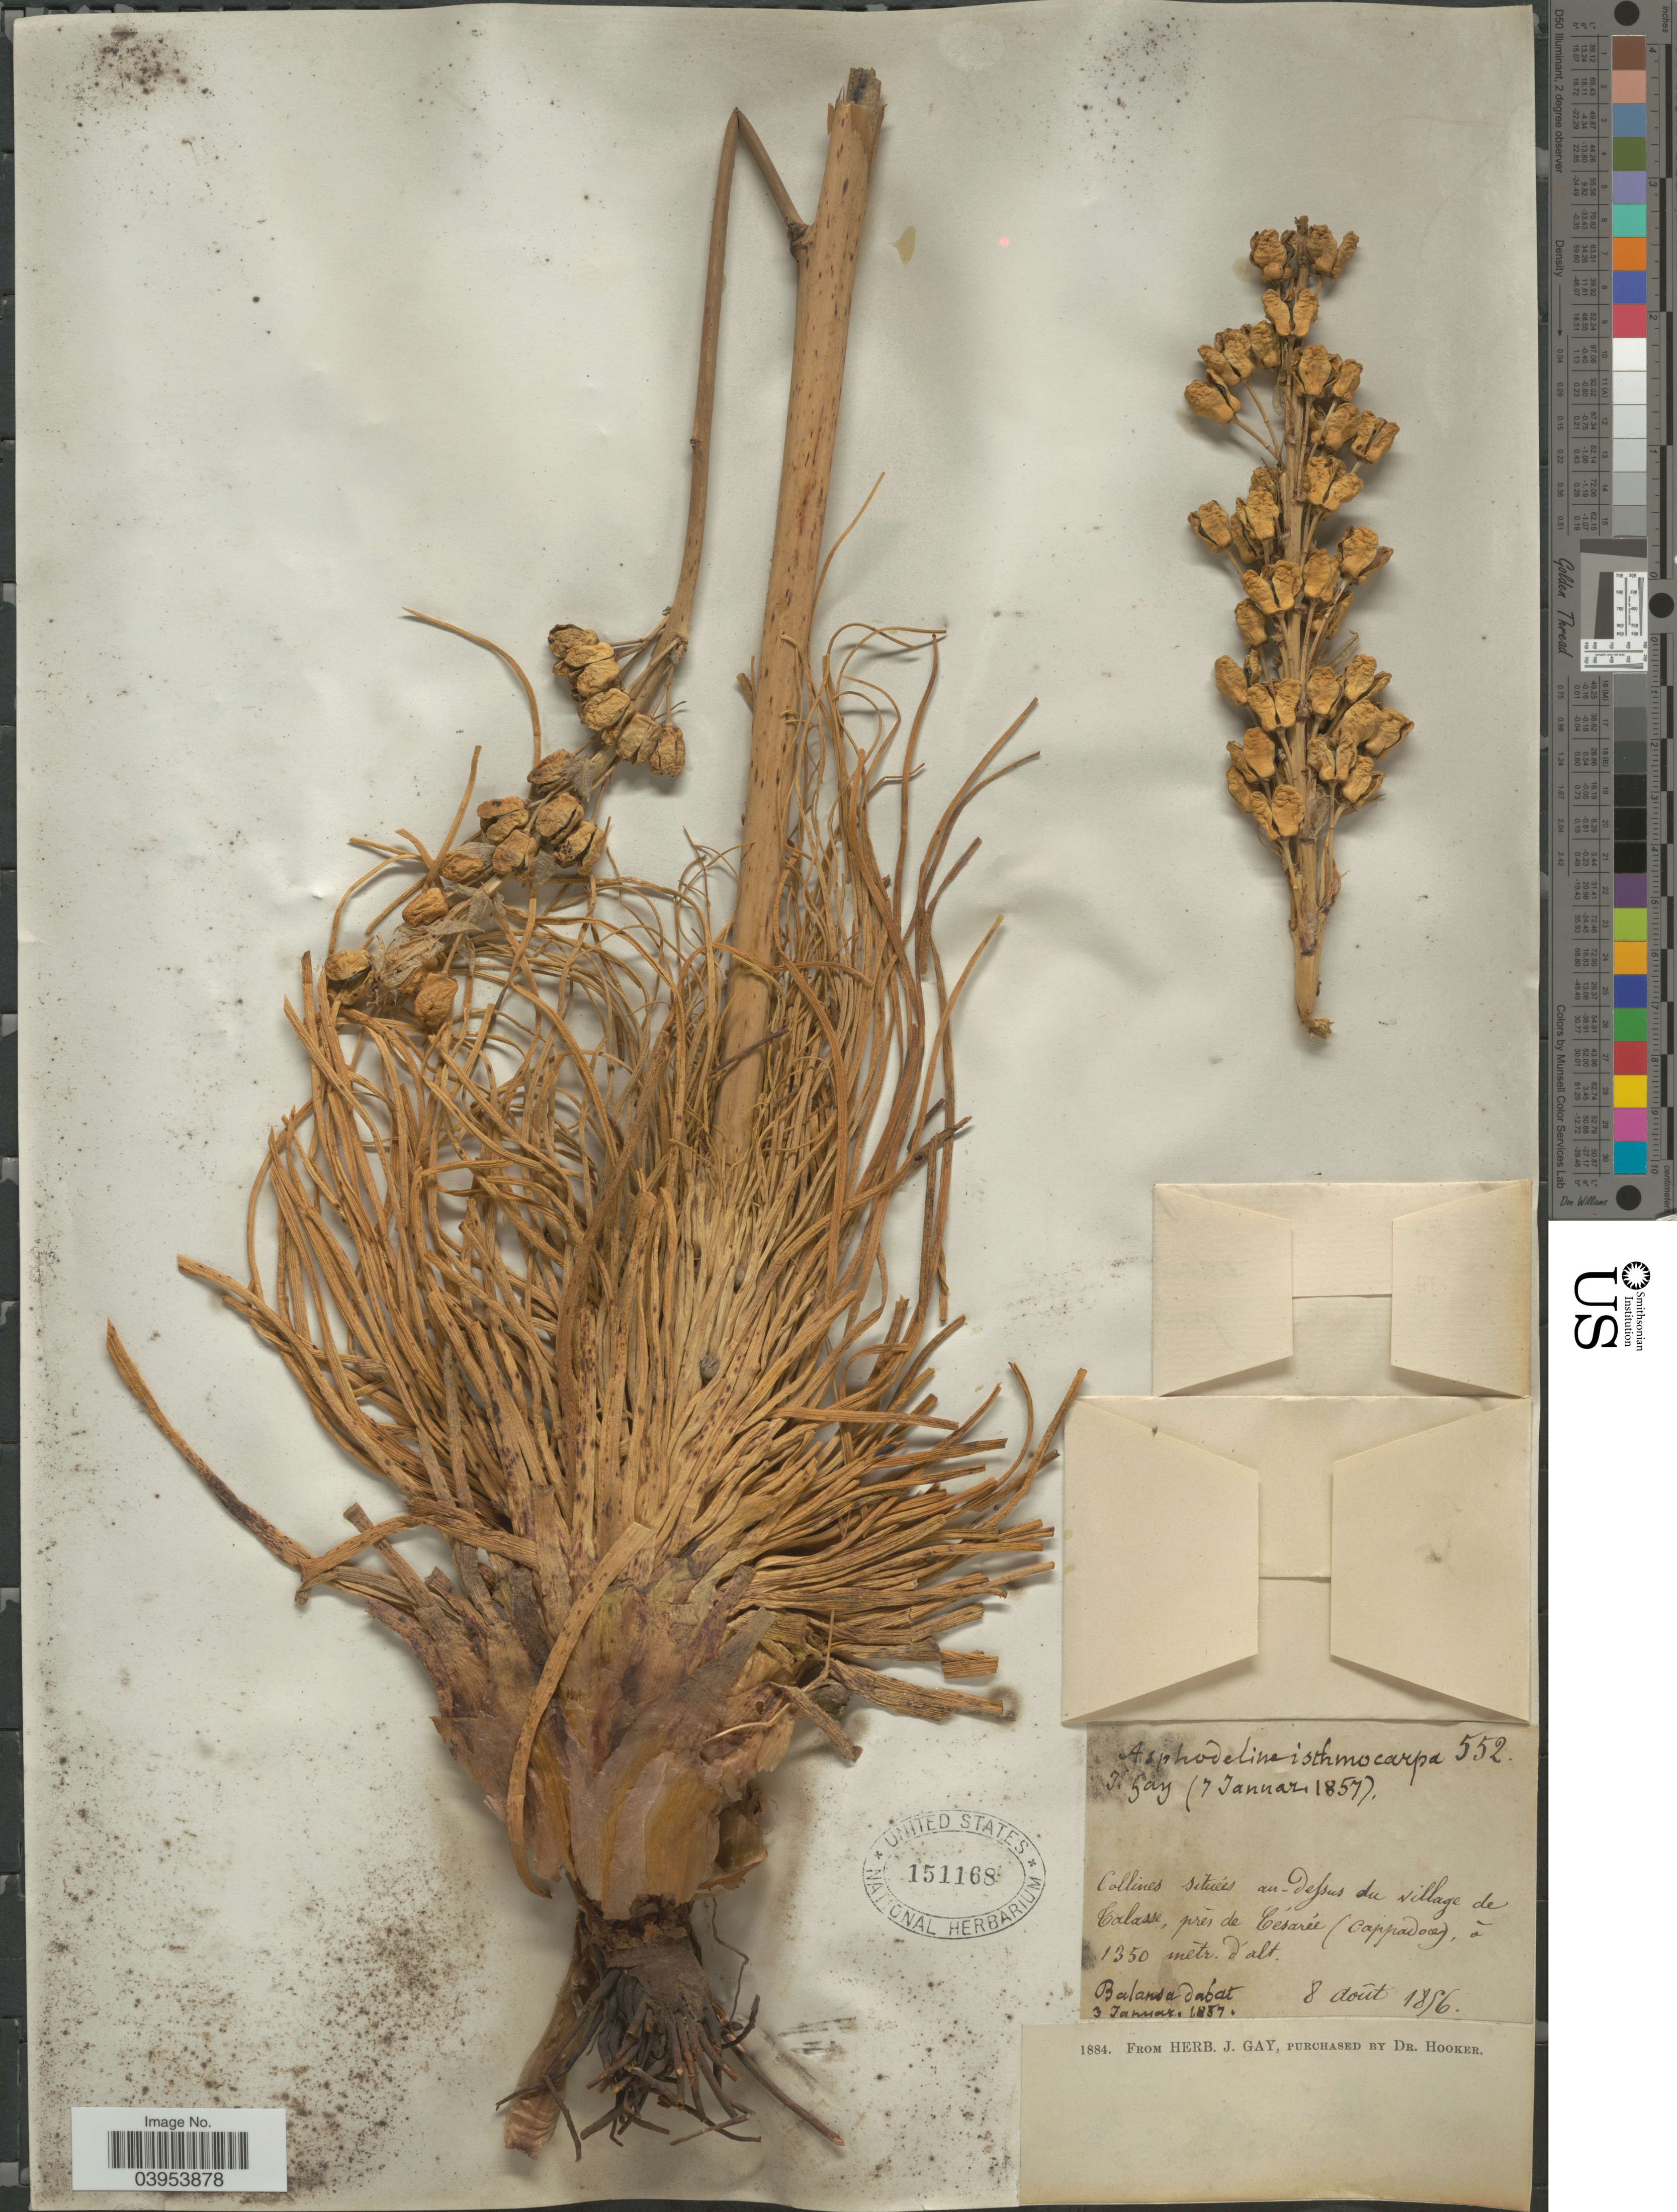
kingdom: Plantae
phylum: Tracheophyta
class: Liliopsida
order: Asparagales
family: Asphodelaceae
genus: Asphodeline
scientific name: Asphodeline isthmocarpa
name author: J. Gay ex Baker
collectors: -. Balansa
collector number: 552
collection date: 1896-08-08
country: Turkey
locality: Collines situées au-dessus du village de Talasse, près de Césarée (Cappadoce).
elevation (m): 1350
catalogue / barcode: US 151168